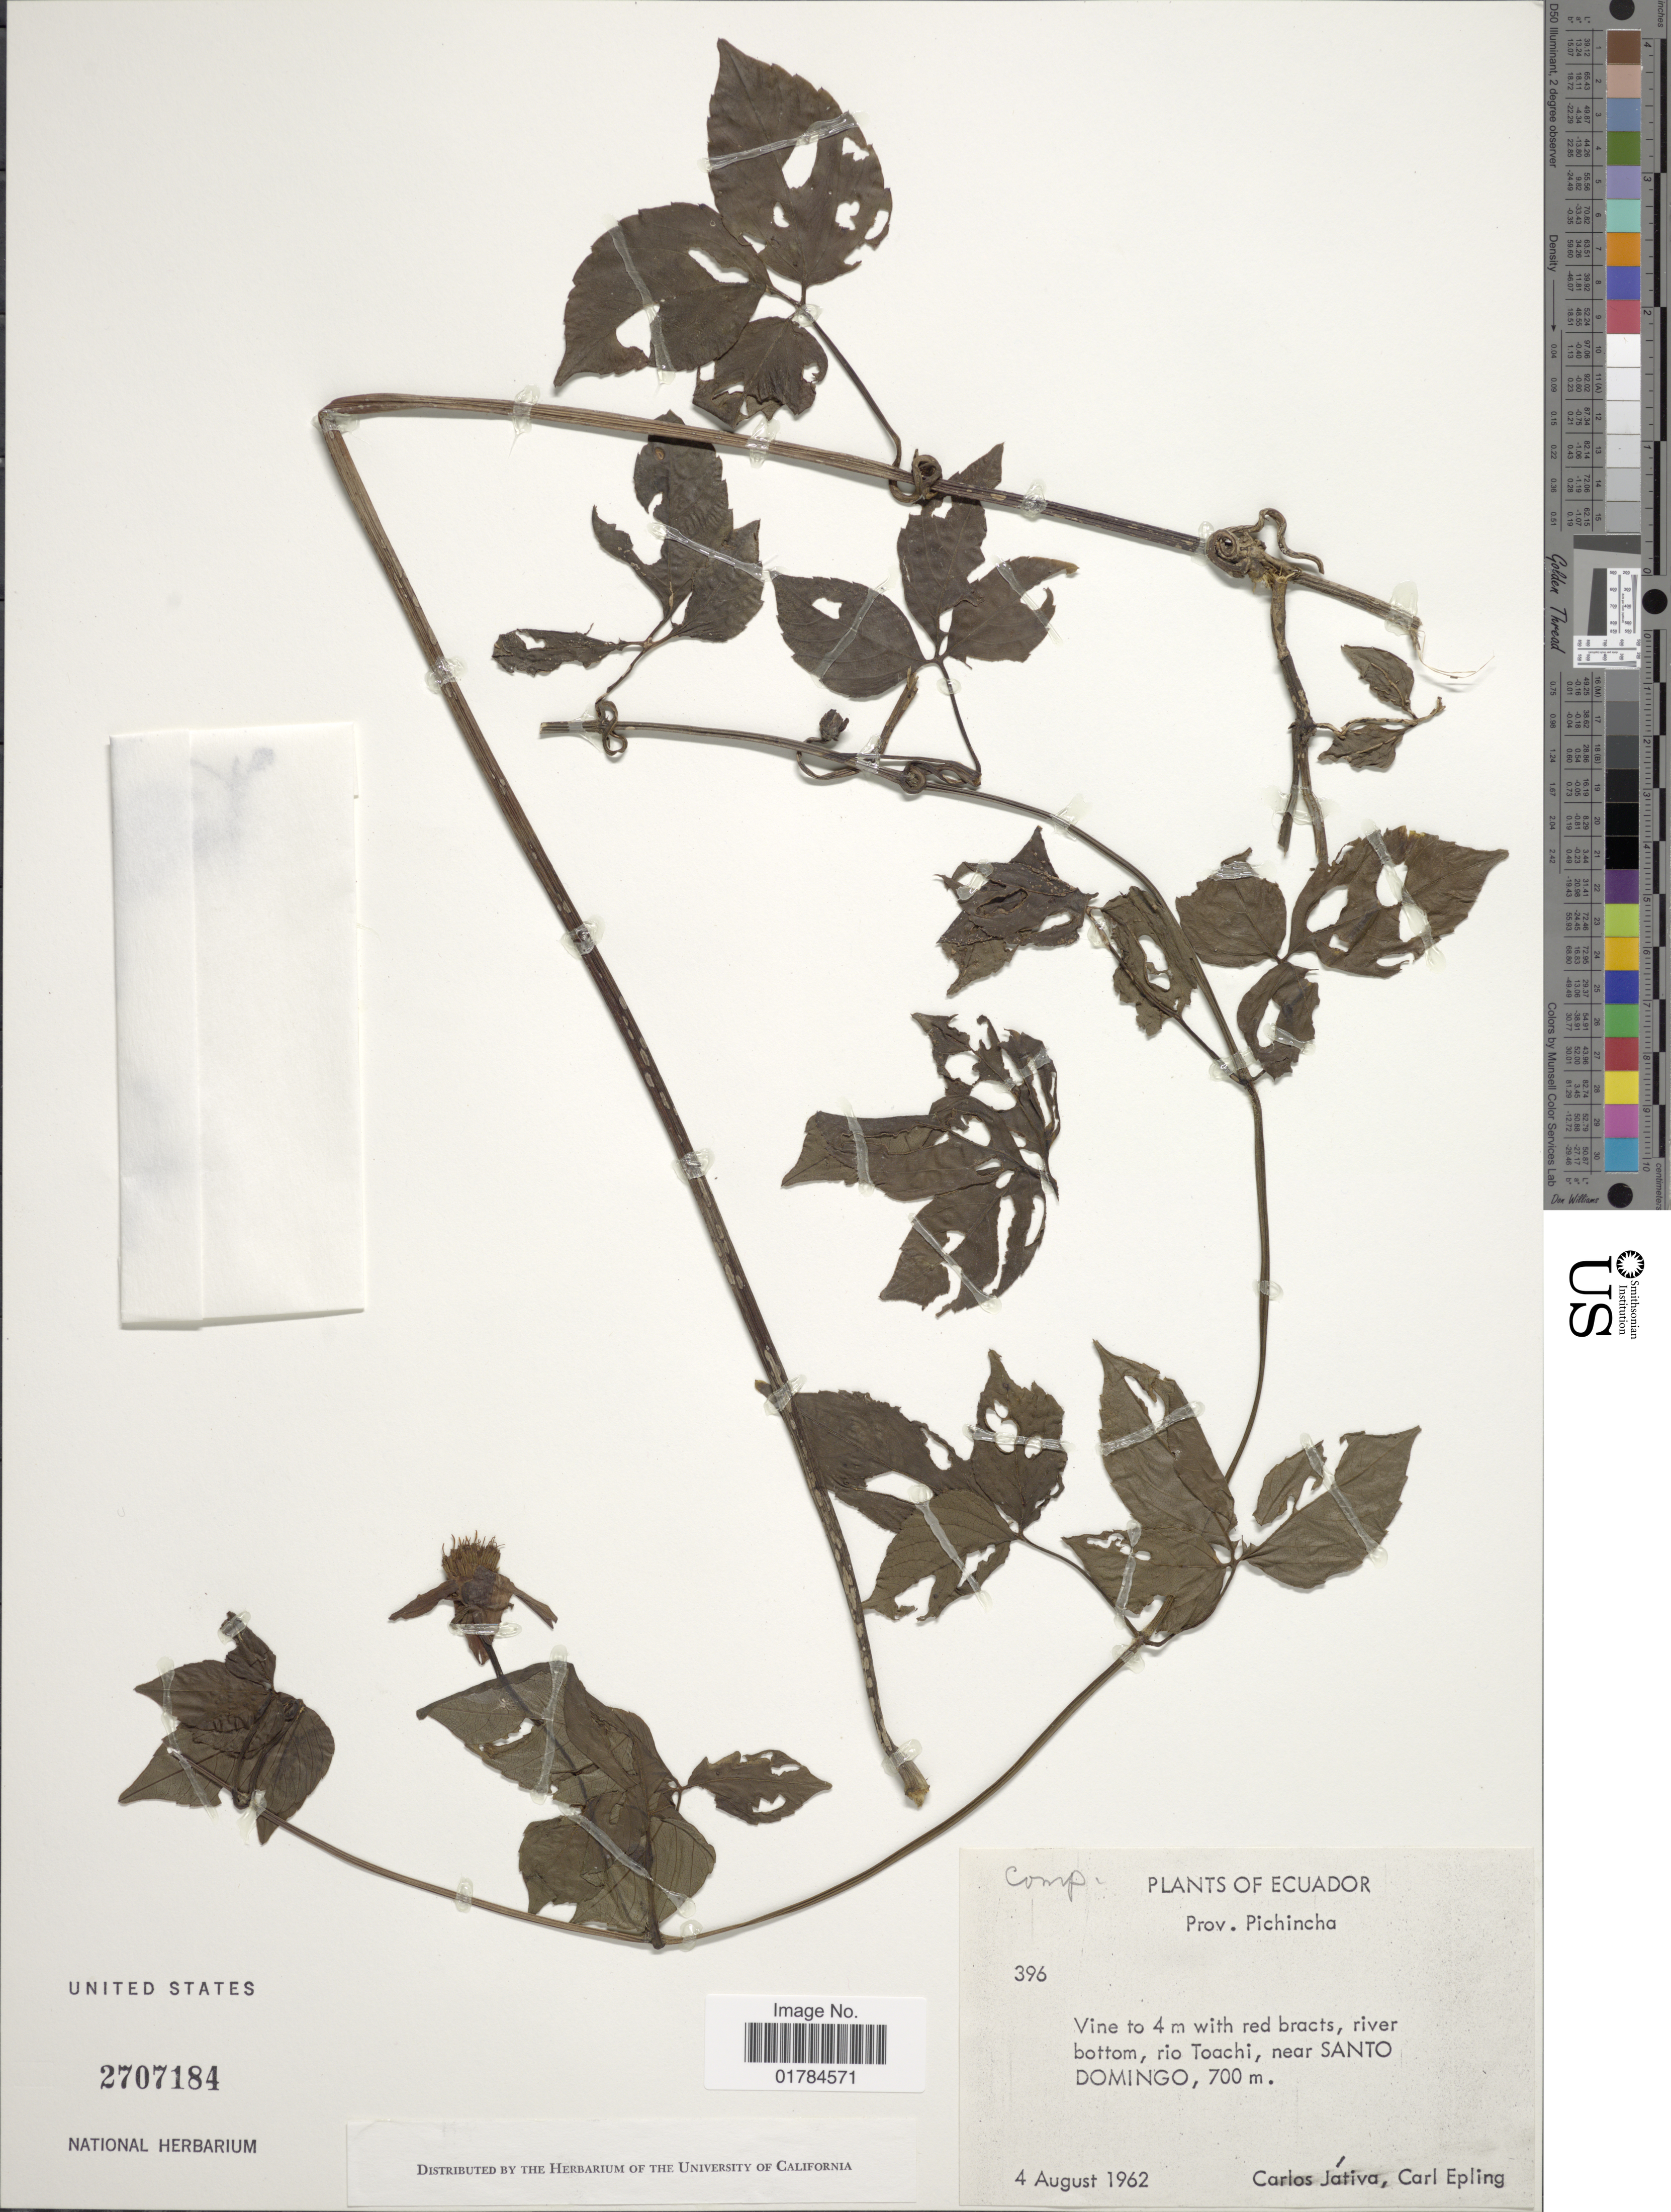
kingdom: Plantae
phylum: Tracheophyta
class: Magnoliopsida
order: Asterales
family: Asteraceae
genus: Hidalgoa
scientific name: Hidalgoa ternata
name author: La Llave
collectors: C. D. Játiva & C. C. Epling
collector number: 396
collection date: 1962-08-04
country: Ecuador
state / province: Pichincha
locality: Rio Toachi, near Santo Domingo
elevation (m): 700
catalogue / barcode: US 2707184